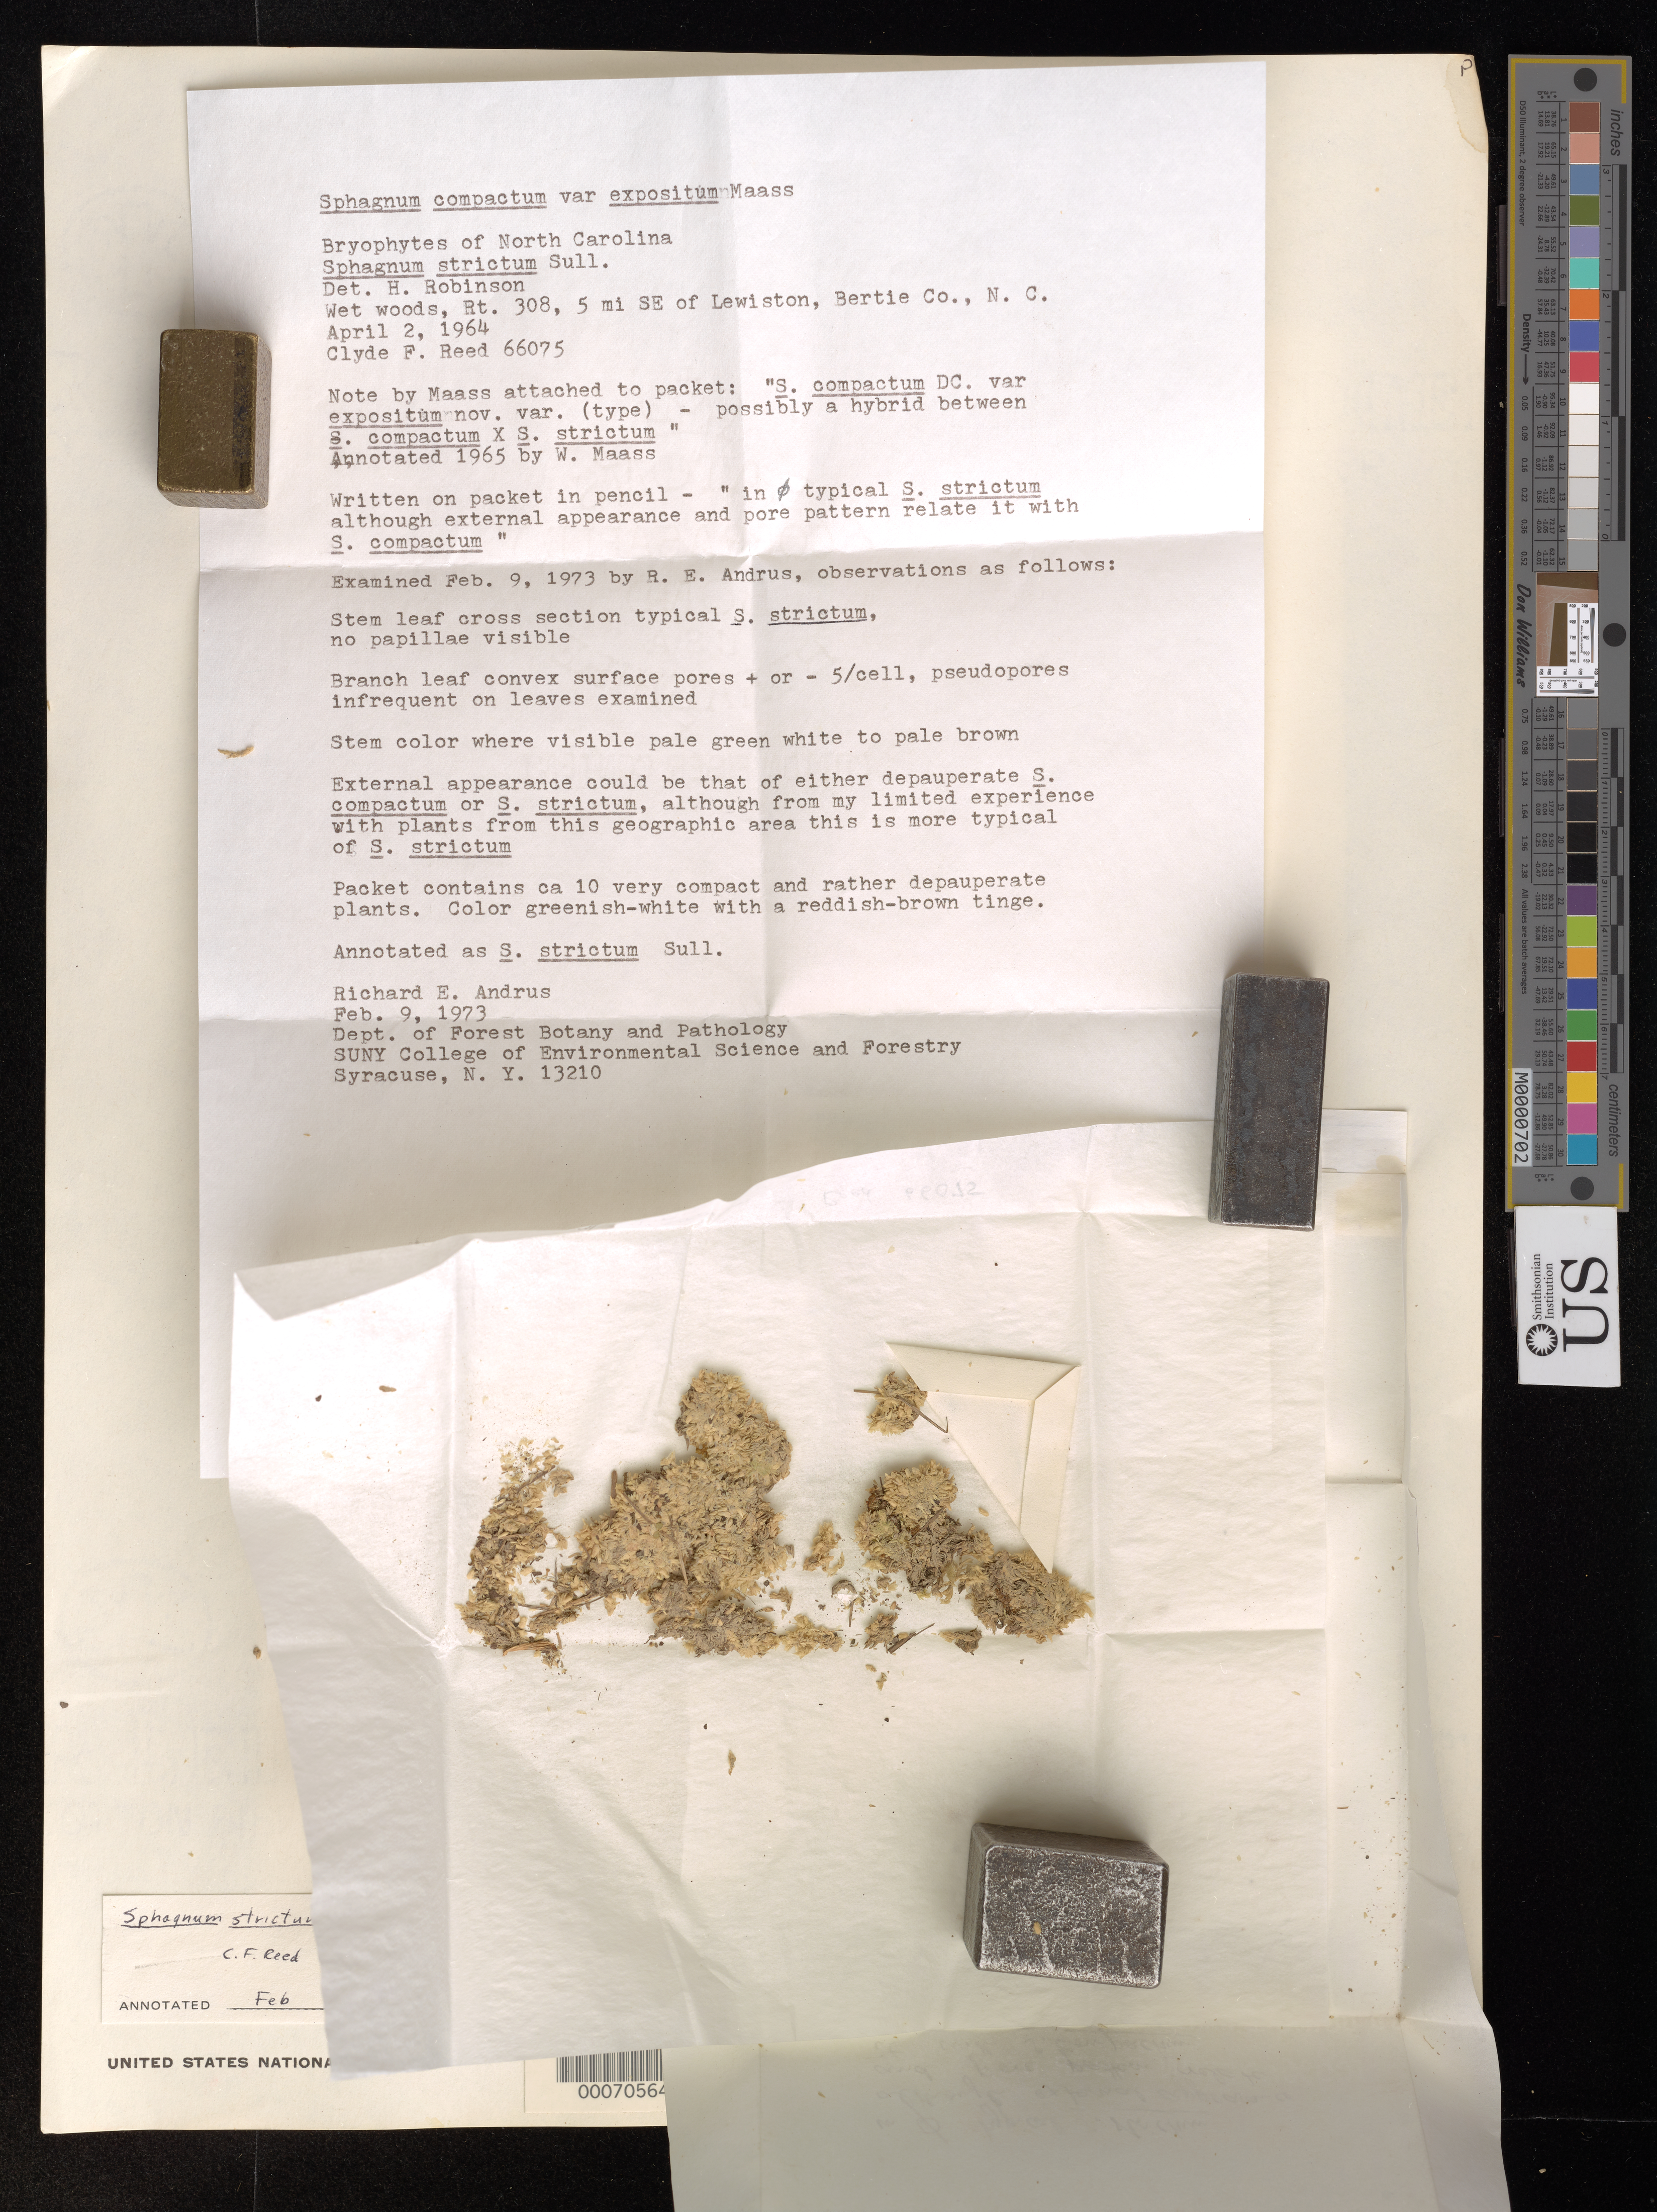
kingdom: Plantae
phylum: Bryophyta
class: Sphagnopsida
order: Sphagnales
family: Sphagnaceae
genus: Sphagnum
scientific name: Sphagnum compactum var. expositum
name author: Maass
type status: Holotype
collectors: C. F. Reed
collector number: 66075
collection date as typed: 02 Apr 1964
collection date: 1964-04-02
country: United States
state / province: North Carolina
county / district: Bertie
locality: Rt. 308, 5 mi. SE of Lewiston.